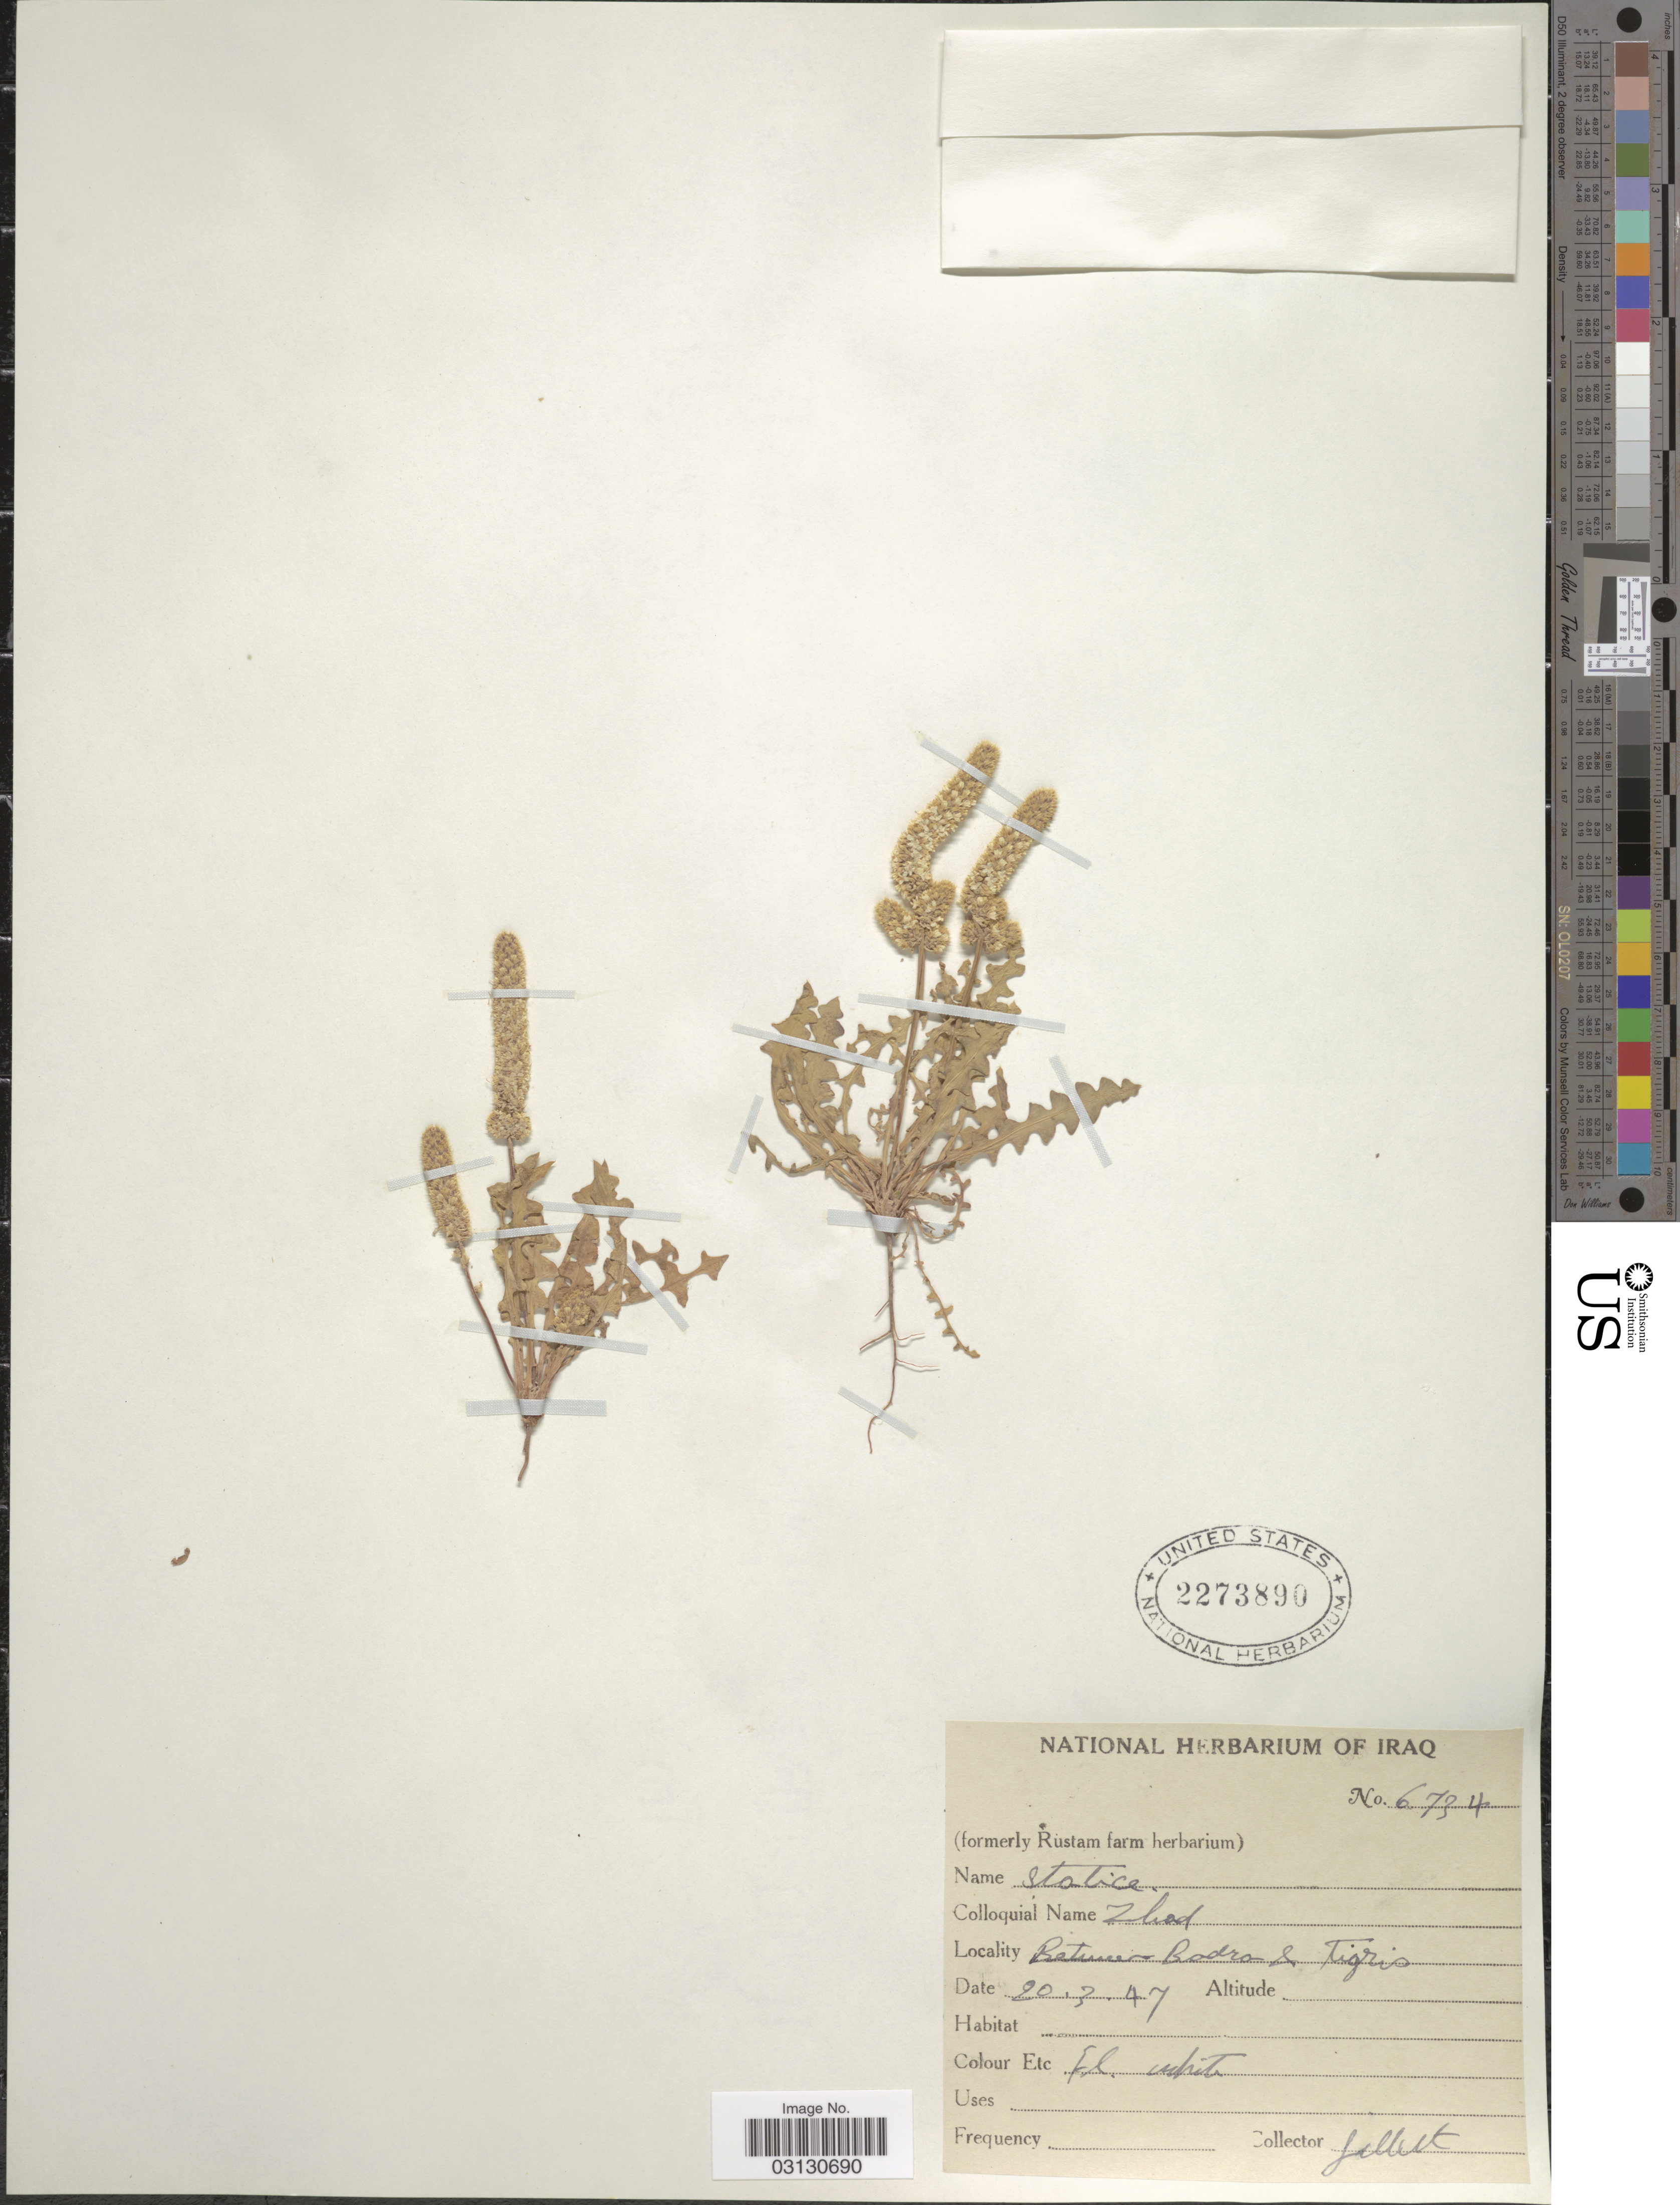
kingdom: Plantae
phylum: Tracheophyta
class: Magnoliopsida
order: Caryophyllales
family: Plumbaginaceae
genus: Psylliostachys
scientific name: Psylliostachys spicatus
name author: (Willd.) Nevski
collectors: Gillett, --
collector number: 6734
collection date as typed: Transcribed d/m/y: 20/3/47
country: Iraq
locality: Between Bodro & Tigris.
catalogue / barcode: US 2273890